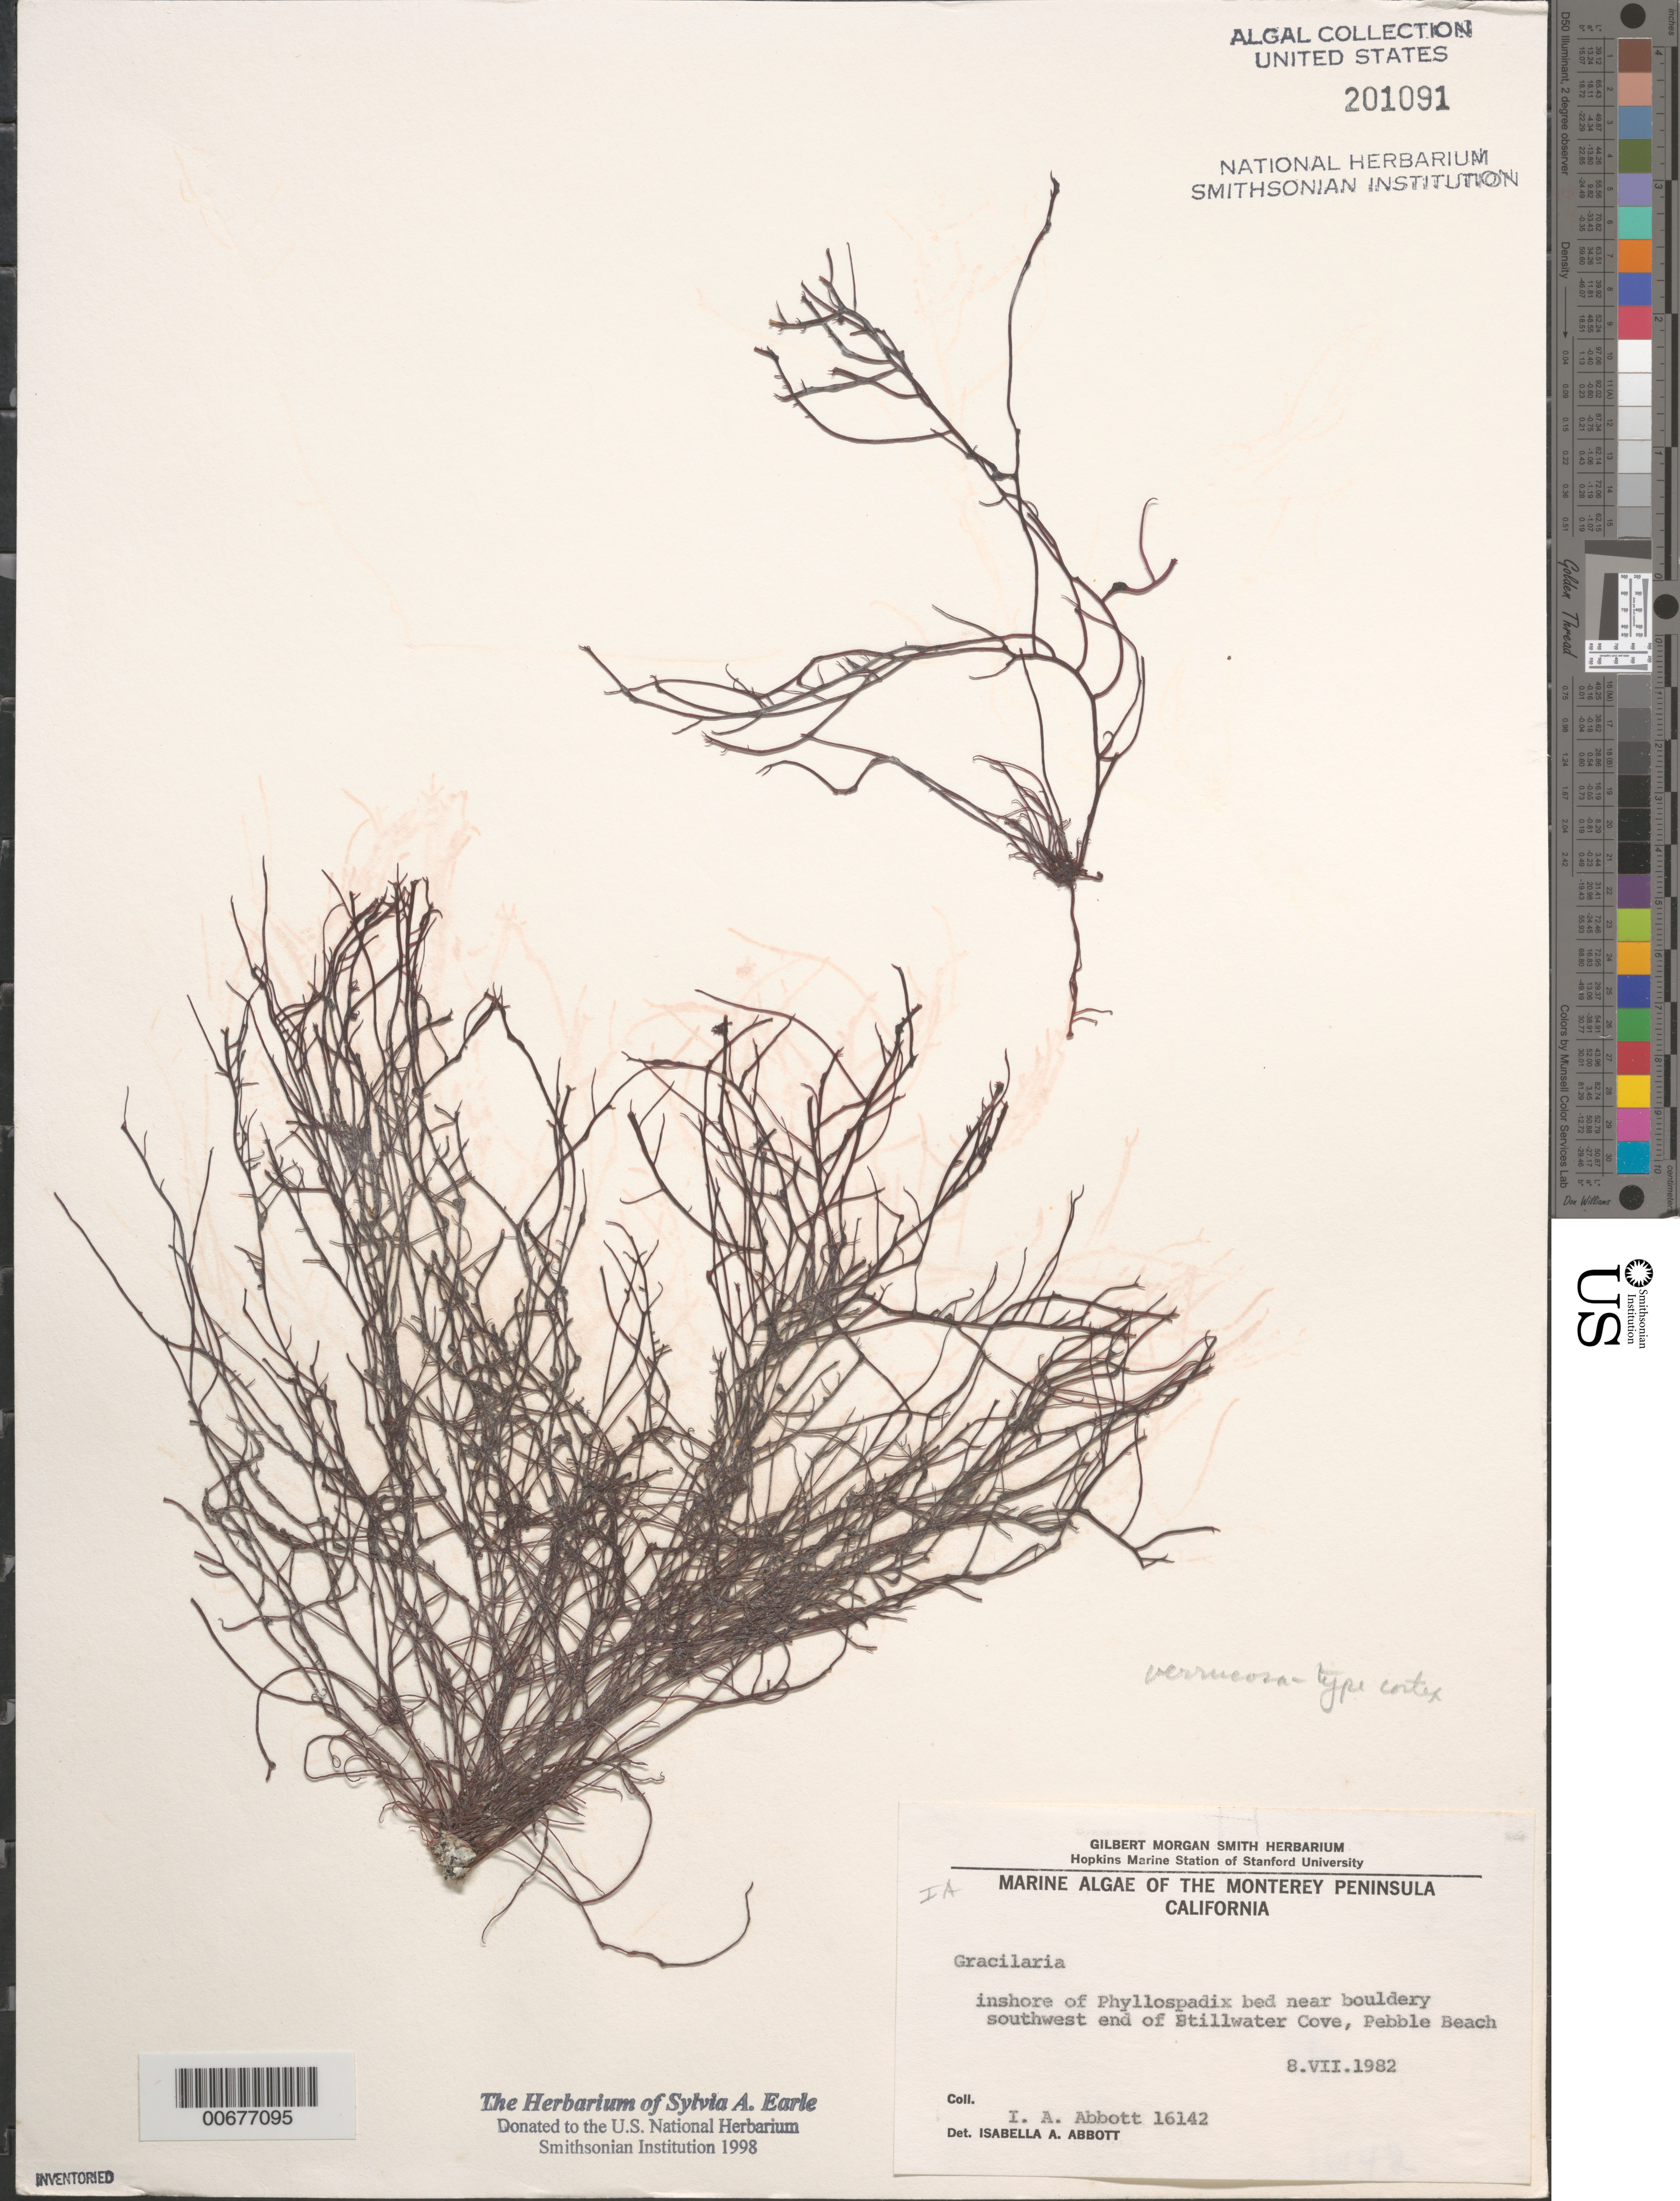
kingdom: Plantae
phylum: Rhodophyta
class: Florideophyceae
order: Gracilariales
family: Gracilariaceae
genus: Gracilaria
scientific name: Gracilaria sp.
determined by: Abbott, Isabella A.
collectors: I. A. Abbott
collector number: IAA 16142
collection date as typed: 08 Jul 1982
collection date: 1982-07-08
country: United States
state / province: California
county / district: Monterey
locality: Stillwater Cove, Pebble Beach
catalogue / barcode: US 201091